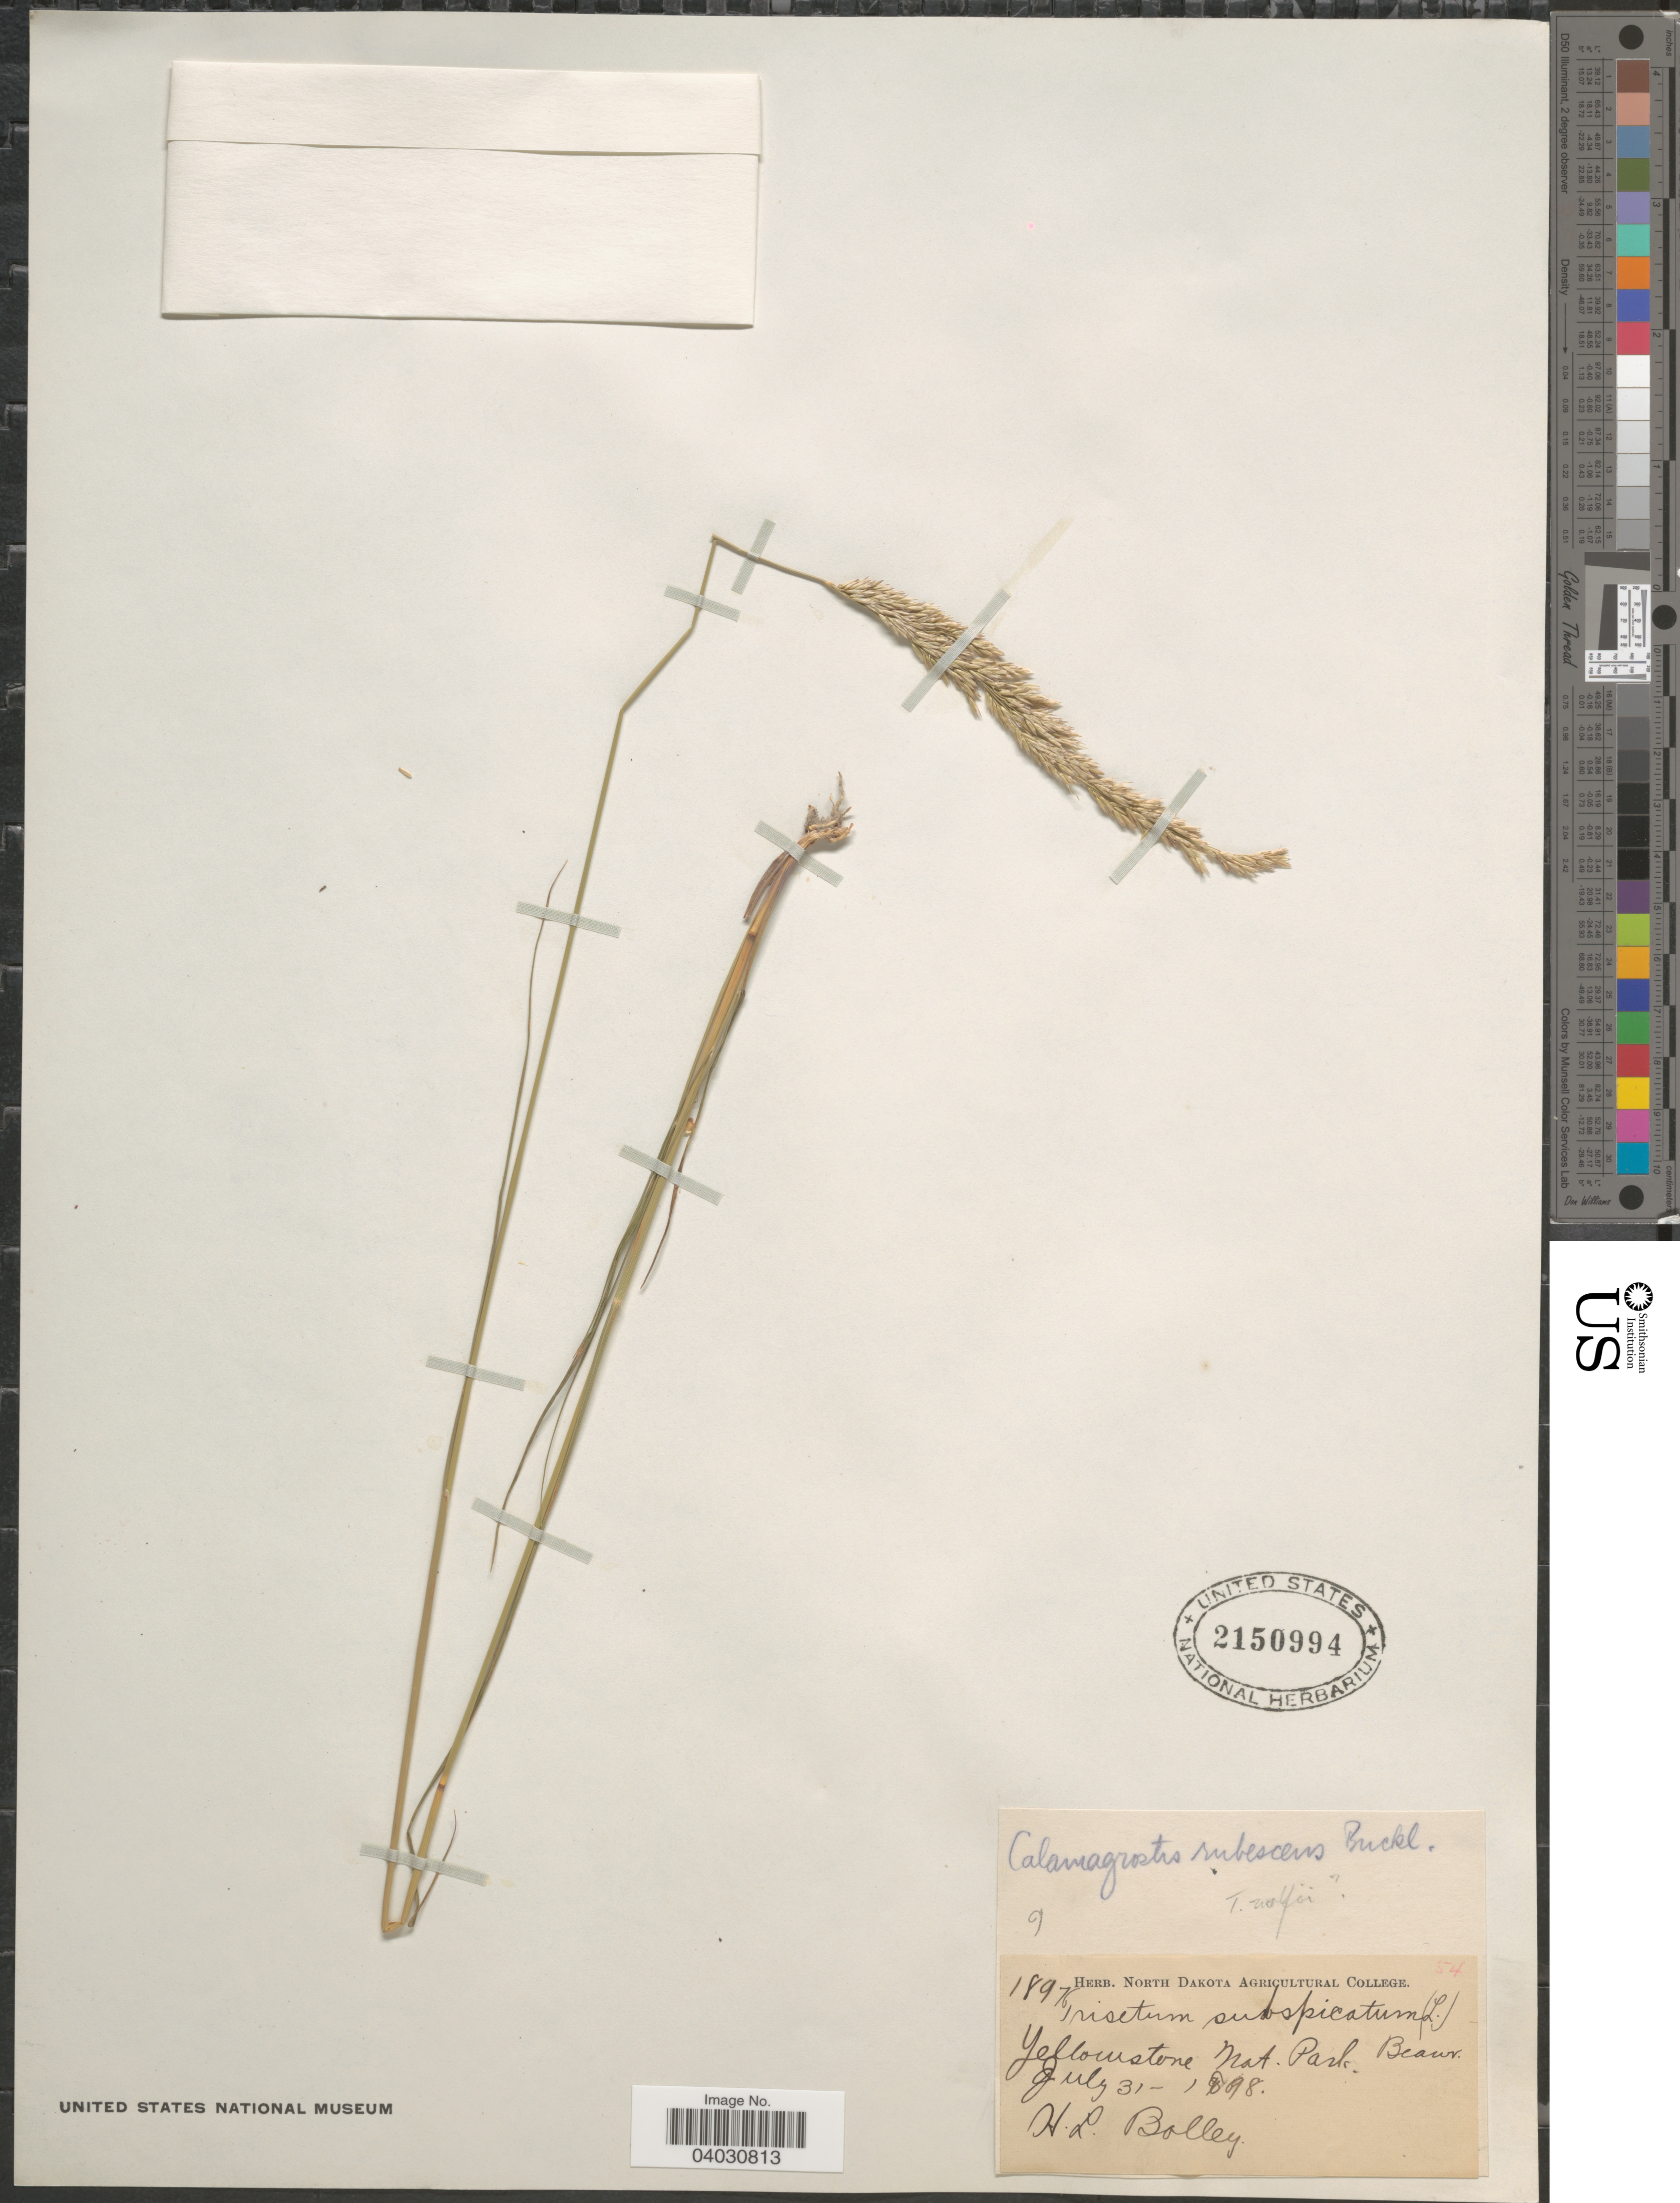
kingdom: Plantae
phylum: Tracheophyta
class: Liliopsida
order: Poales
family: Poaceae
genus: Calamagrostis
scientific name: Calamagrostis rubescens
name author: Buckley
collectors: H. Bolley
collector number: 18976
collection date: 1898-07-31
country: United States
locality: Yellowstone Nat. Park.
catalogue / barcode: US 2150994